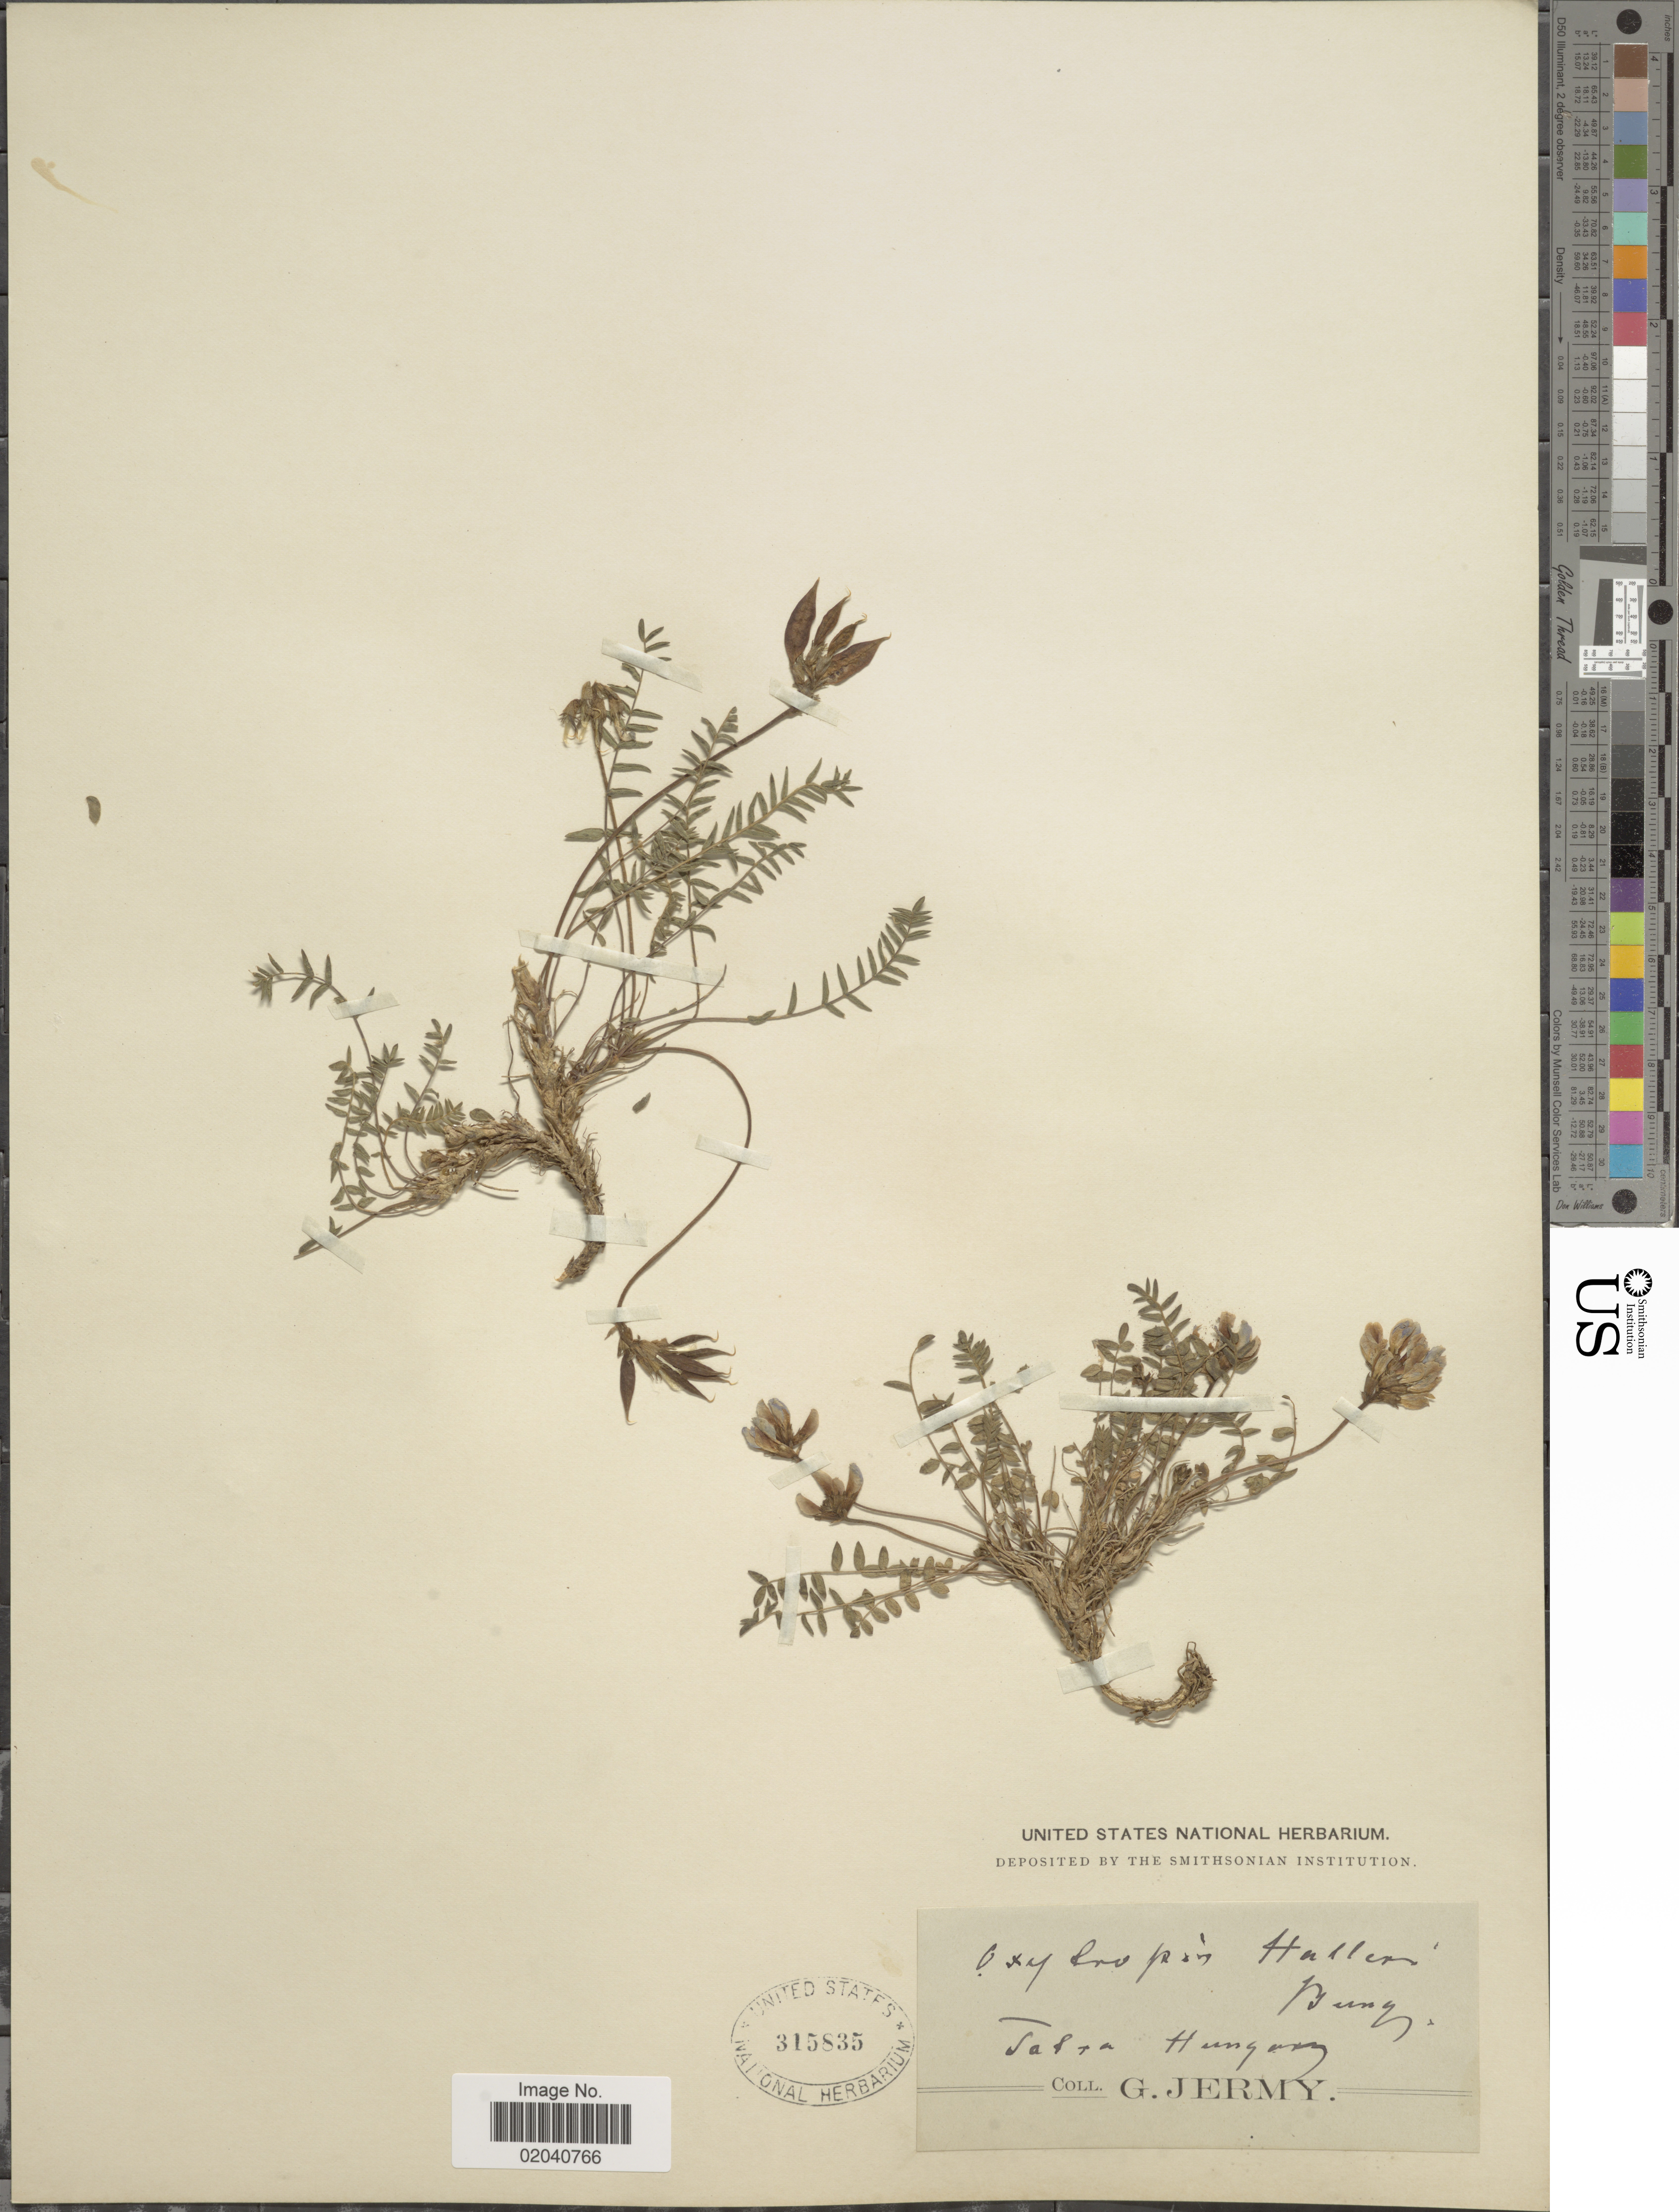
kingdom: Plantae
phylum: Tracheophyta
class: Magnoliopsida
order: Fabales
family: Fabaceae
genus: Oxytropis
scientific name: Oxytropis halleri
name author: Koch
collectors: G. Jermy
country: Hungary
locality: Tafsa [interpreted]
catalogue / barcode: US 315835